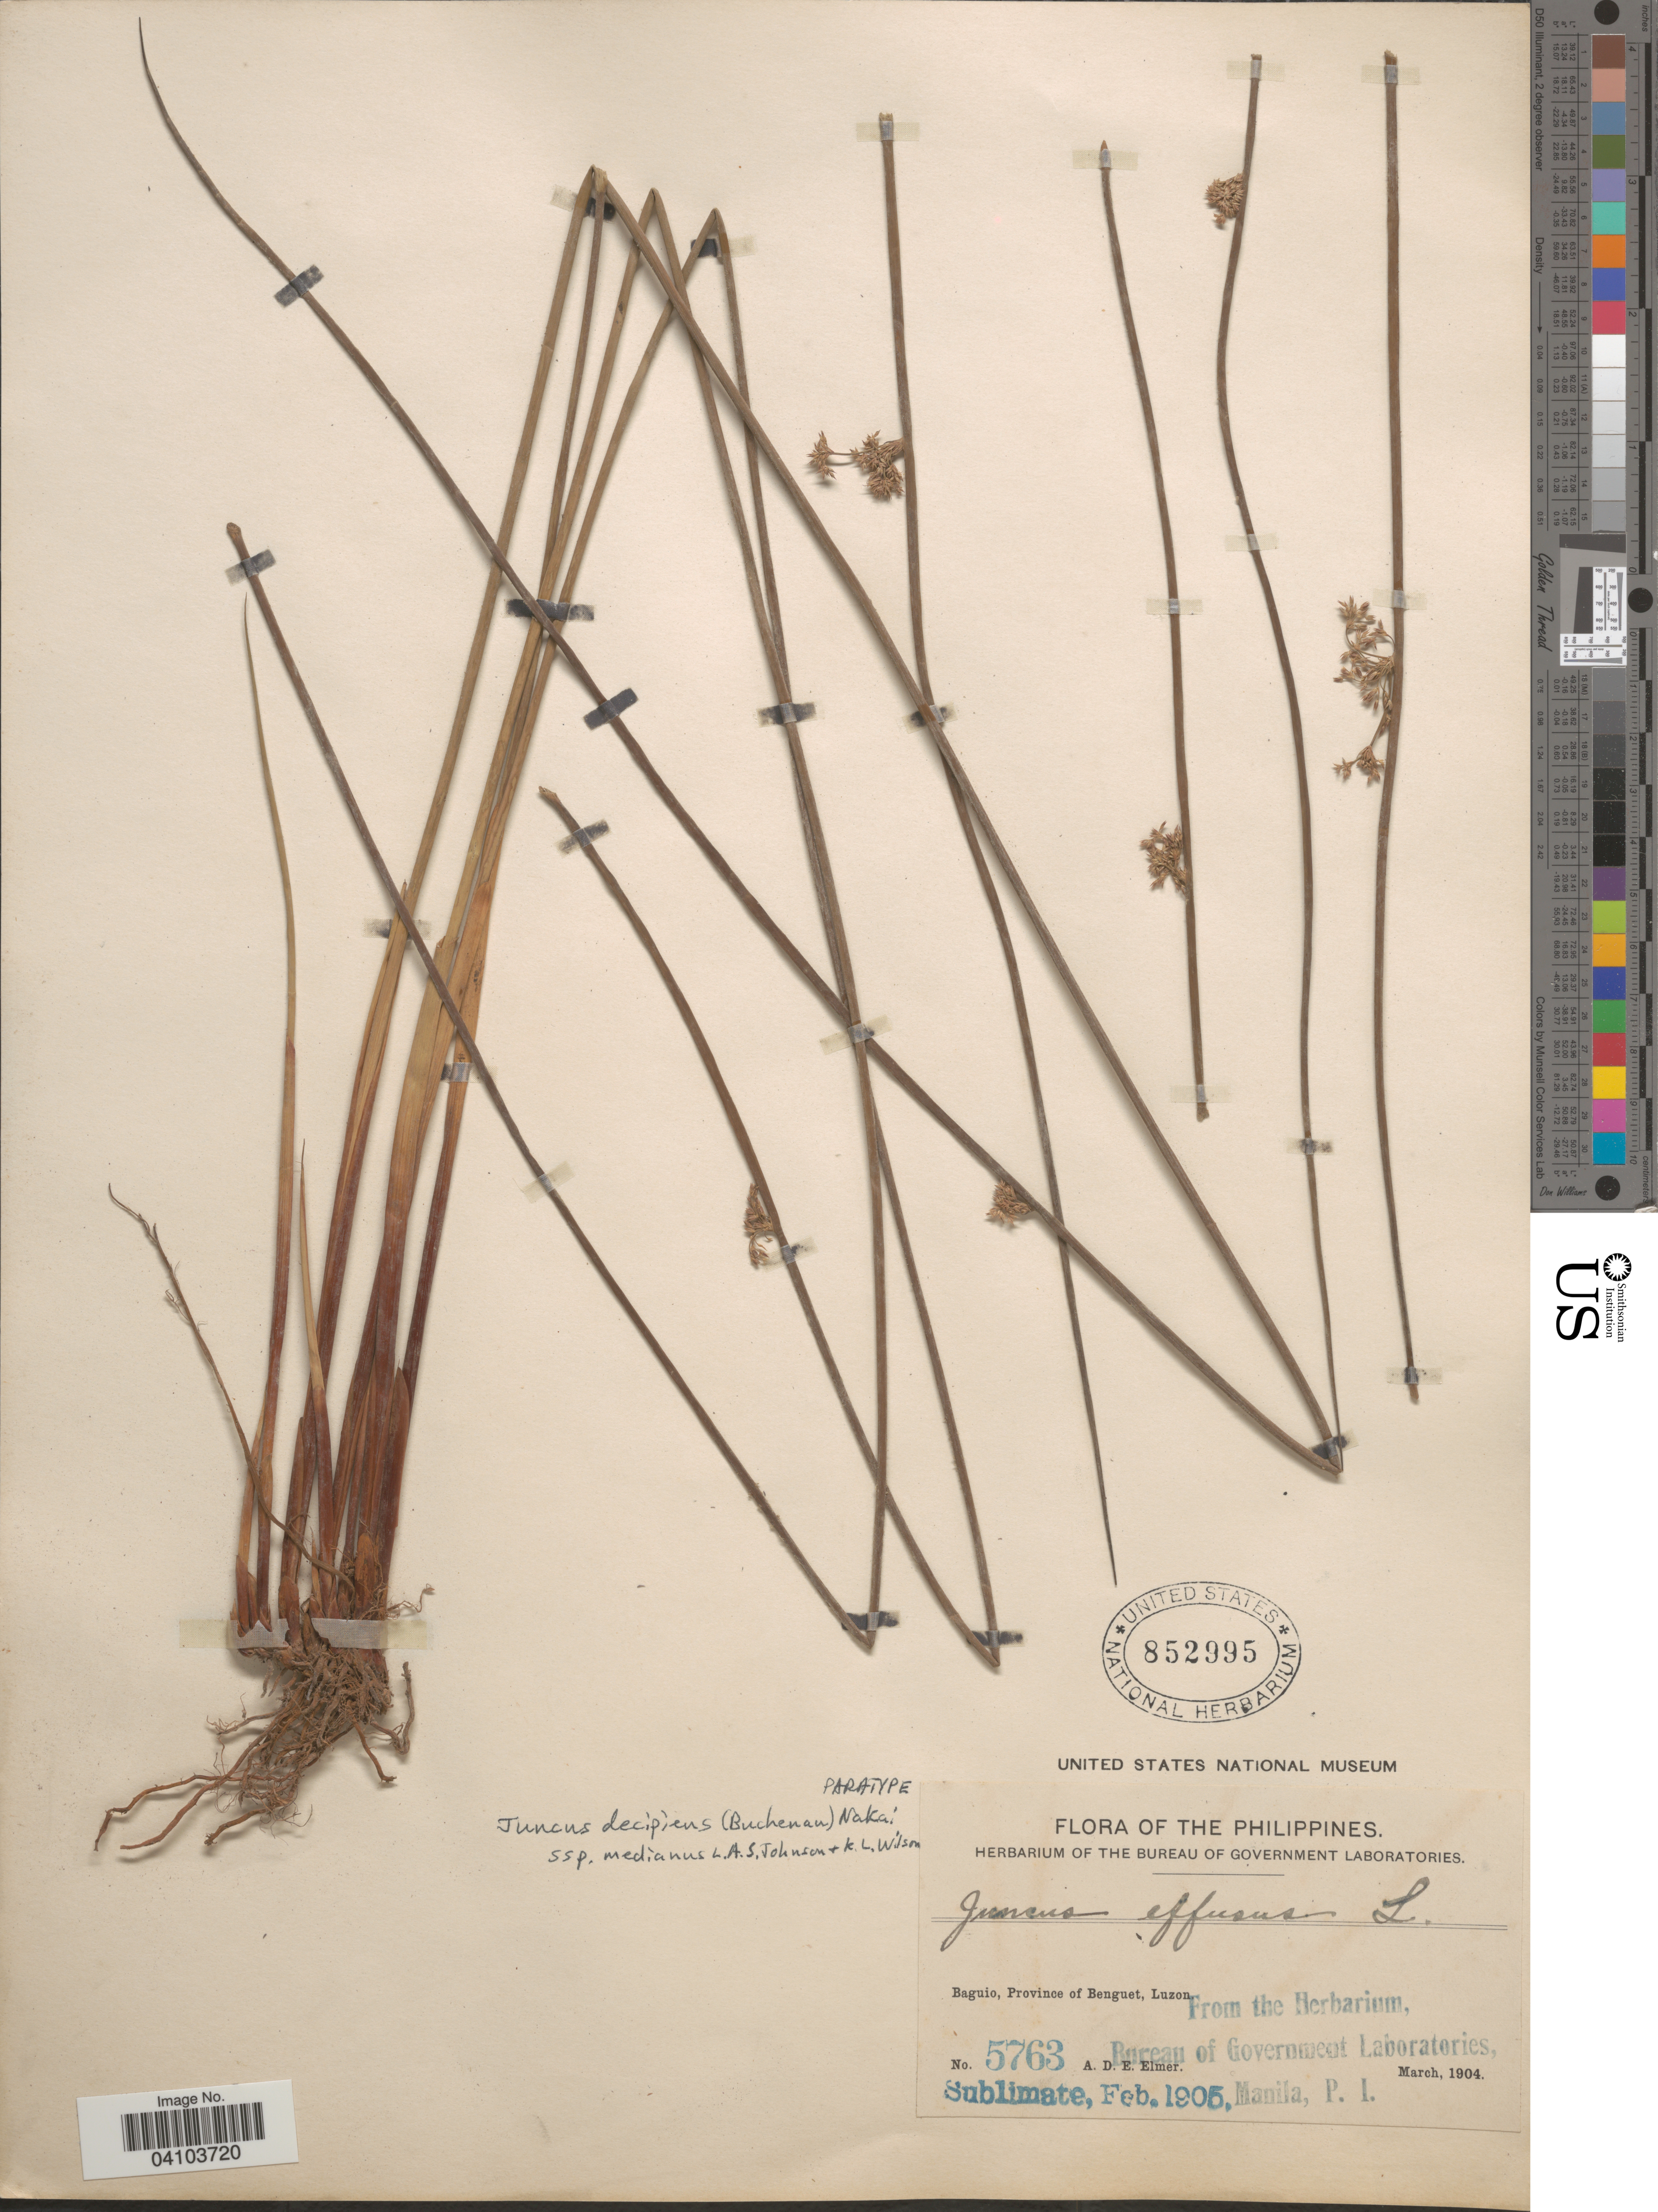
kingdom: Plantae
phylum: Tracheophyta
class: Liliopsida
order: Poales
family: Juncaceae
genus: Juncus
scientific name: Juncus decipiens subsp. medianus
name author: (Ridl.) L.A.S. Johnson & K.L. Wilson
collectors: A. D. E. Elmer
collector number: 5763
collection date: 1904-03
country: Philippines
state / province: Cordillera (Administrative Region)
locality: Baguio, Province of Benguet, Luzon.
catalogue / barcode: US 852995